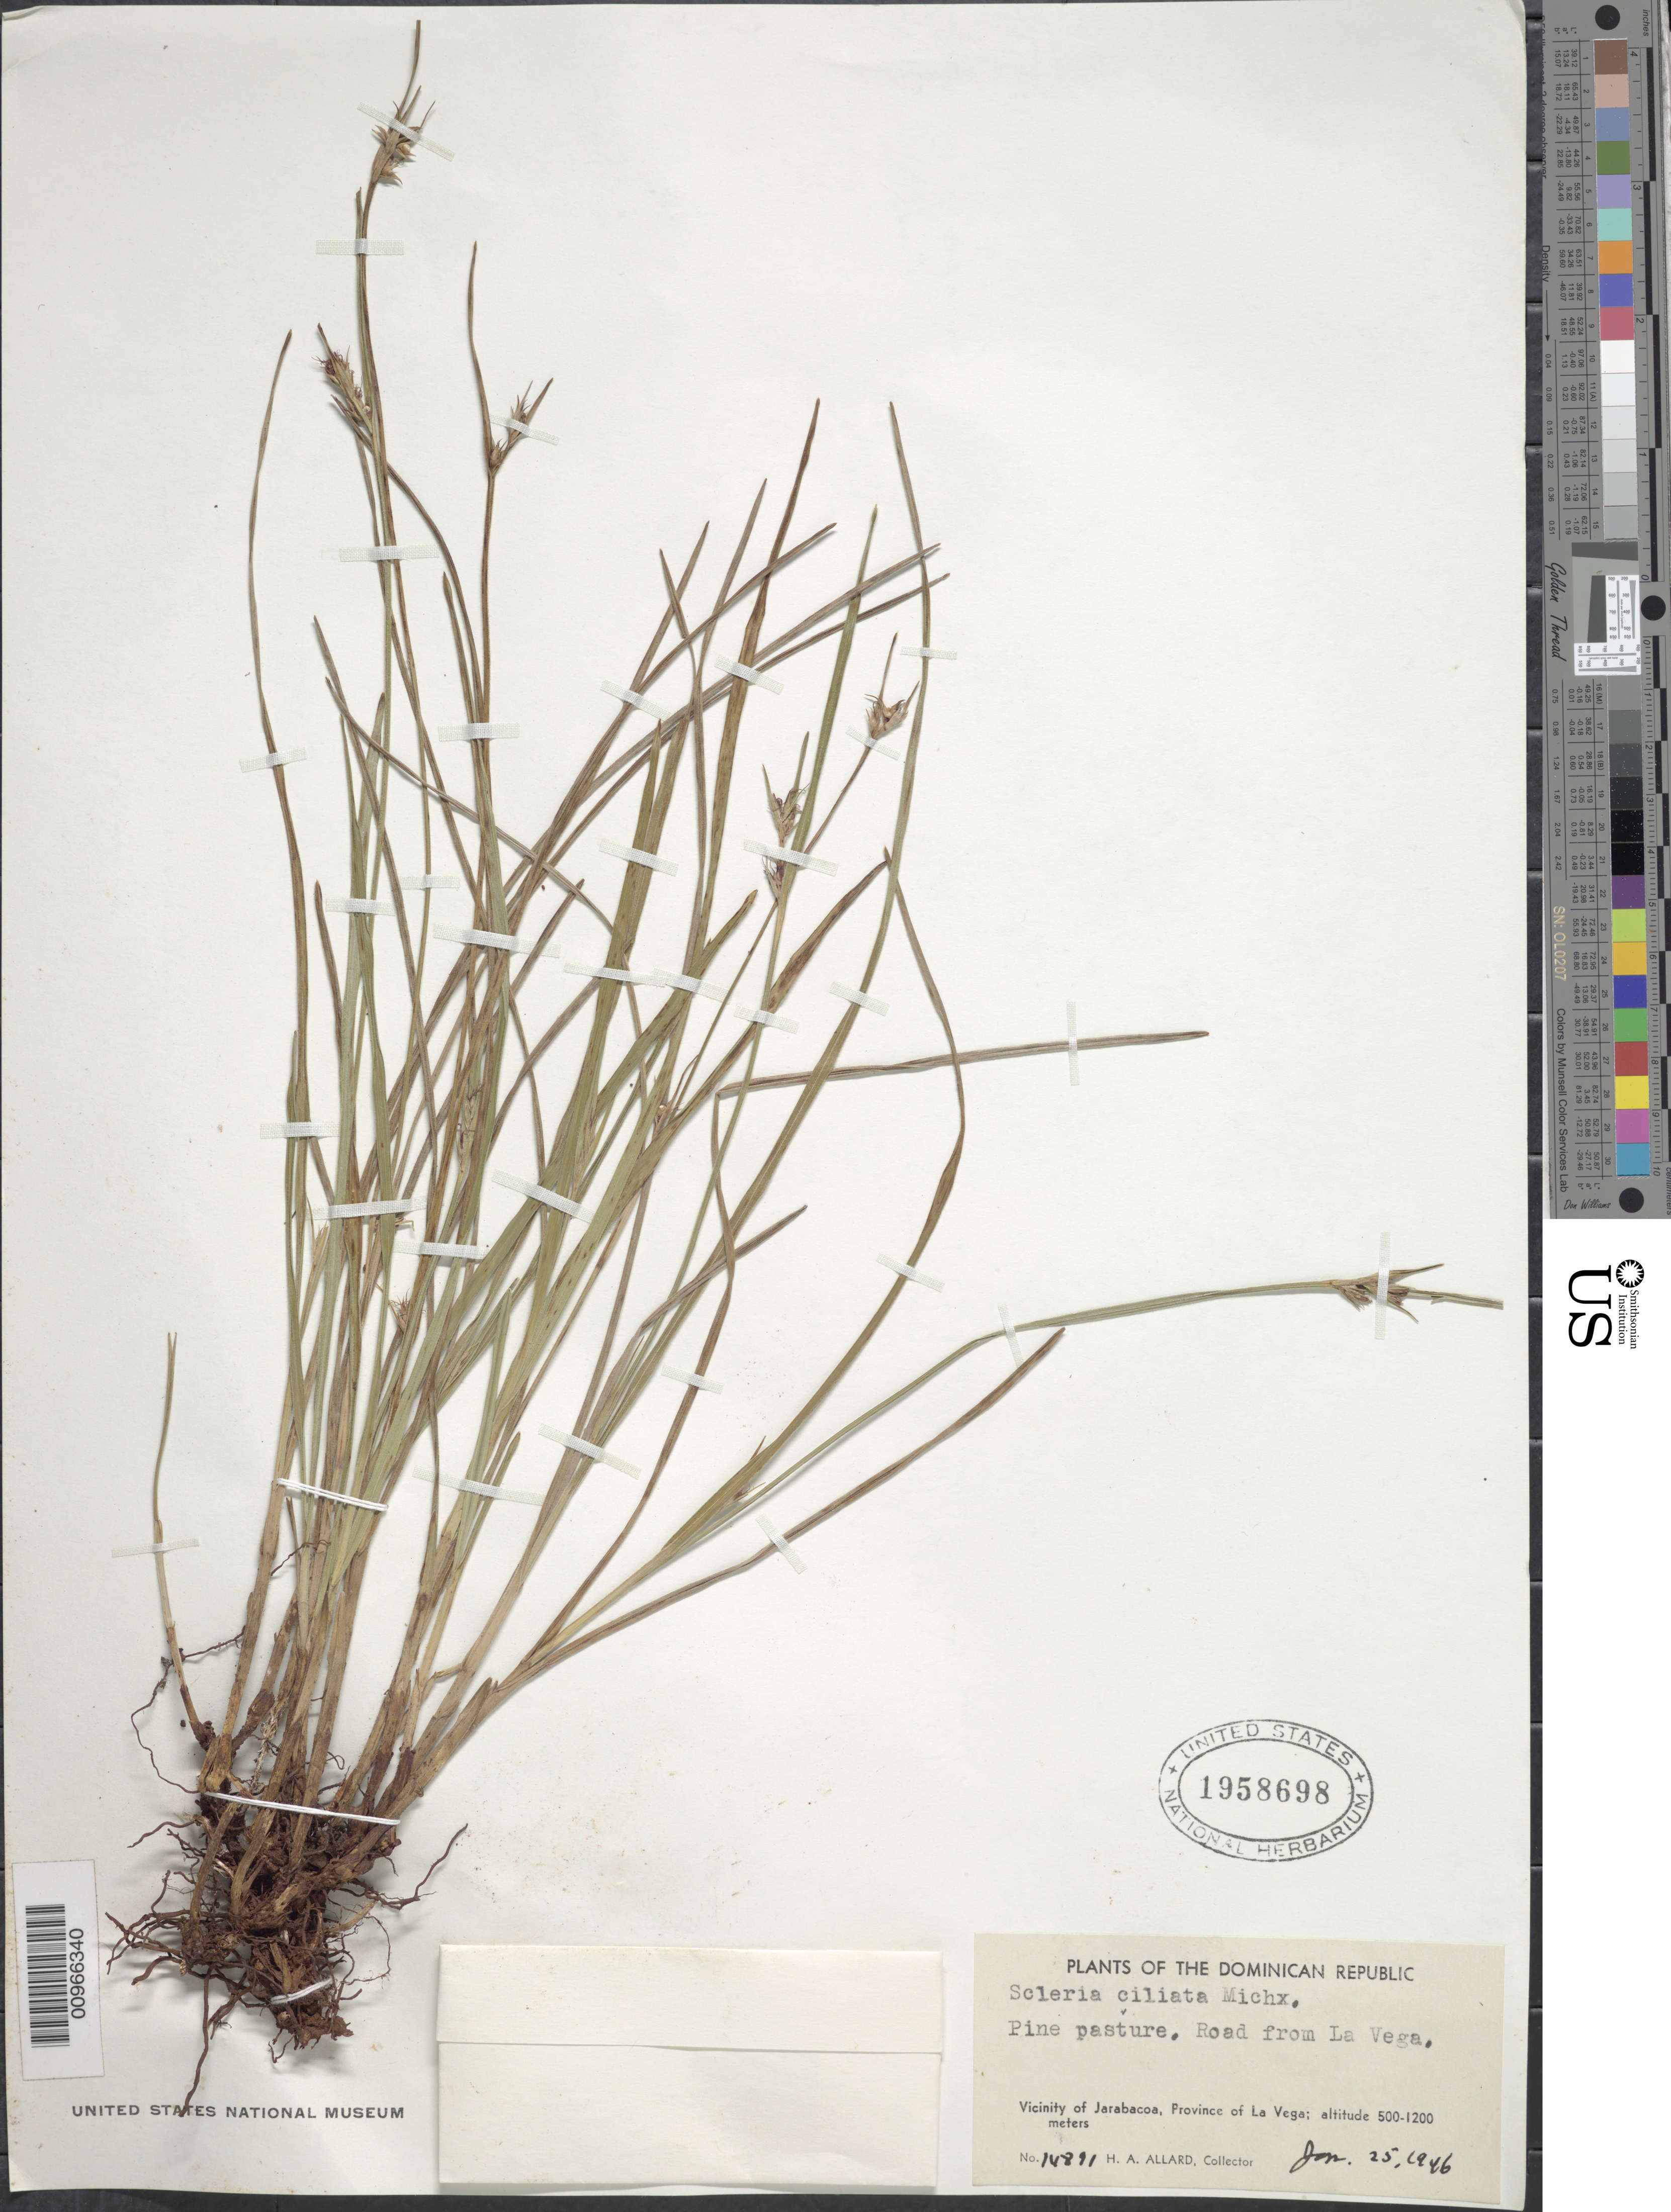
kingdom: Plantae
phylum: Tracheophyta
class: Liliopsida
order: Poales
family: Cyperaceae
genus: Scleria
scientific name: Scleria ciliata var. ciliata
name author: Michx.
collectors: H. A. Allard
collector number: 14891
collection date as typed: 25 Jan 1946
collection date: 1946-01-25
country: Dominican Republic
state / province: La Vega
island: Hispaniola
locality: Vicinity of Jarabacoa, road from La Vega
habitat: Pine pasture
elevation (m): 500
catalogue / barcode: US 1958698